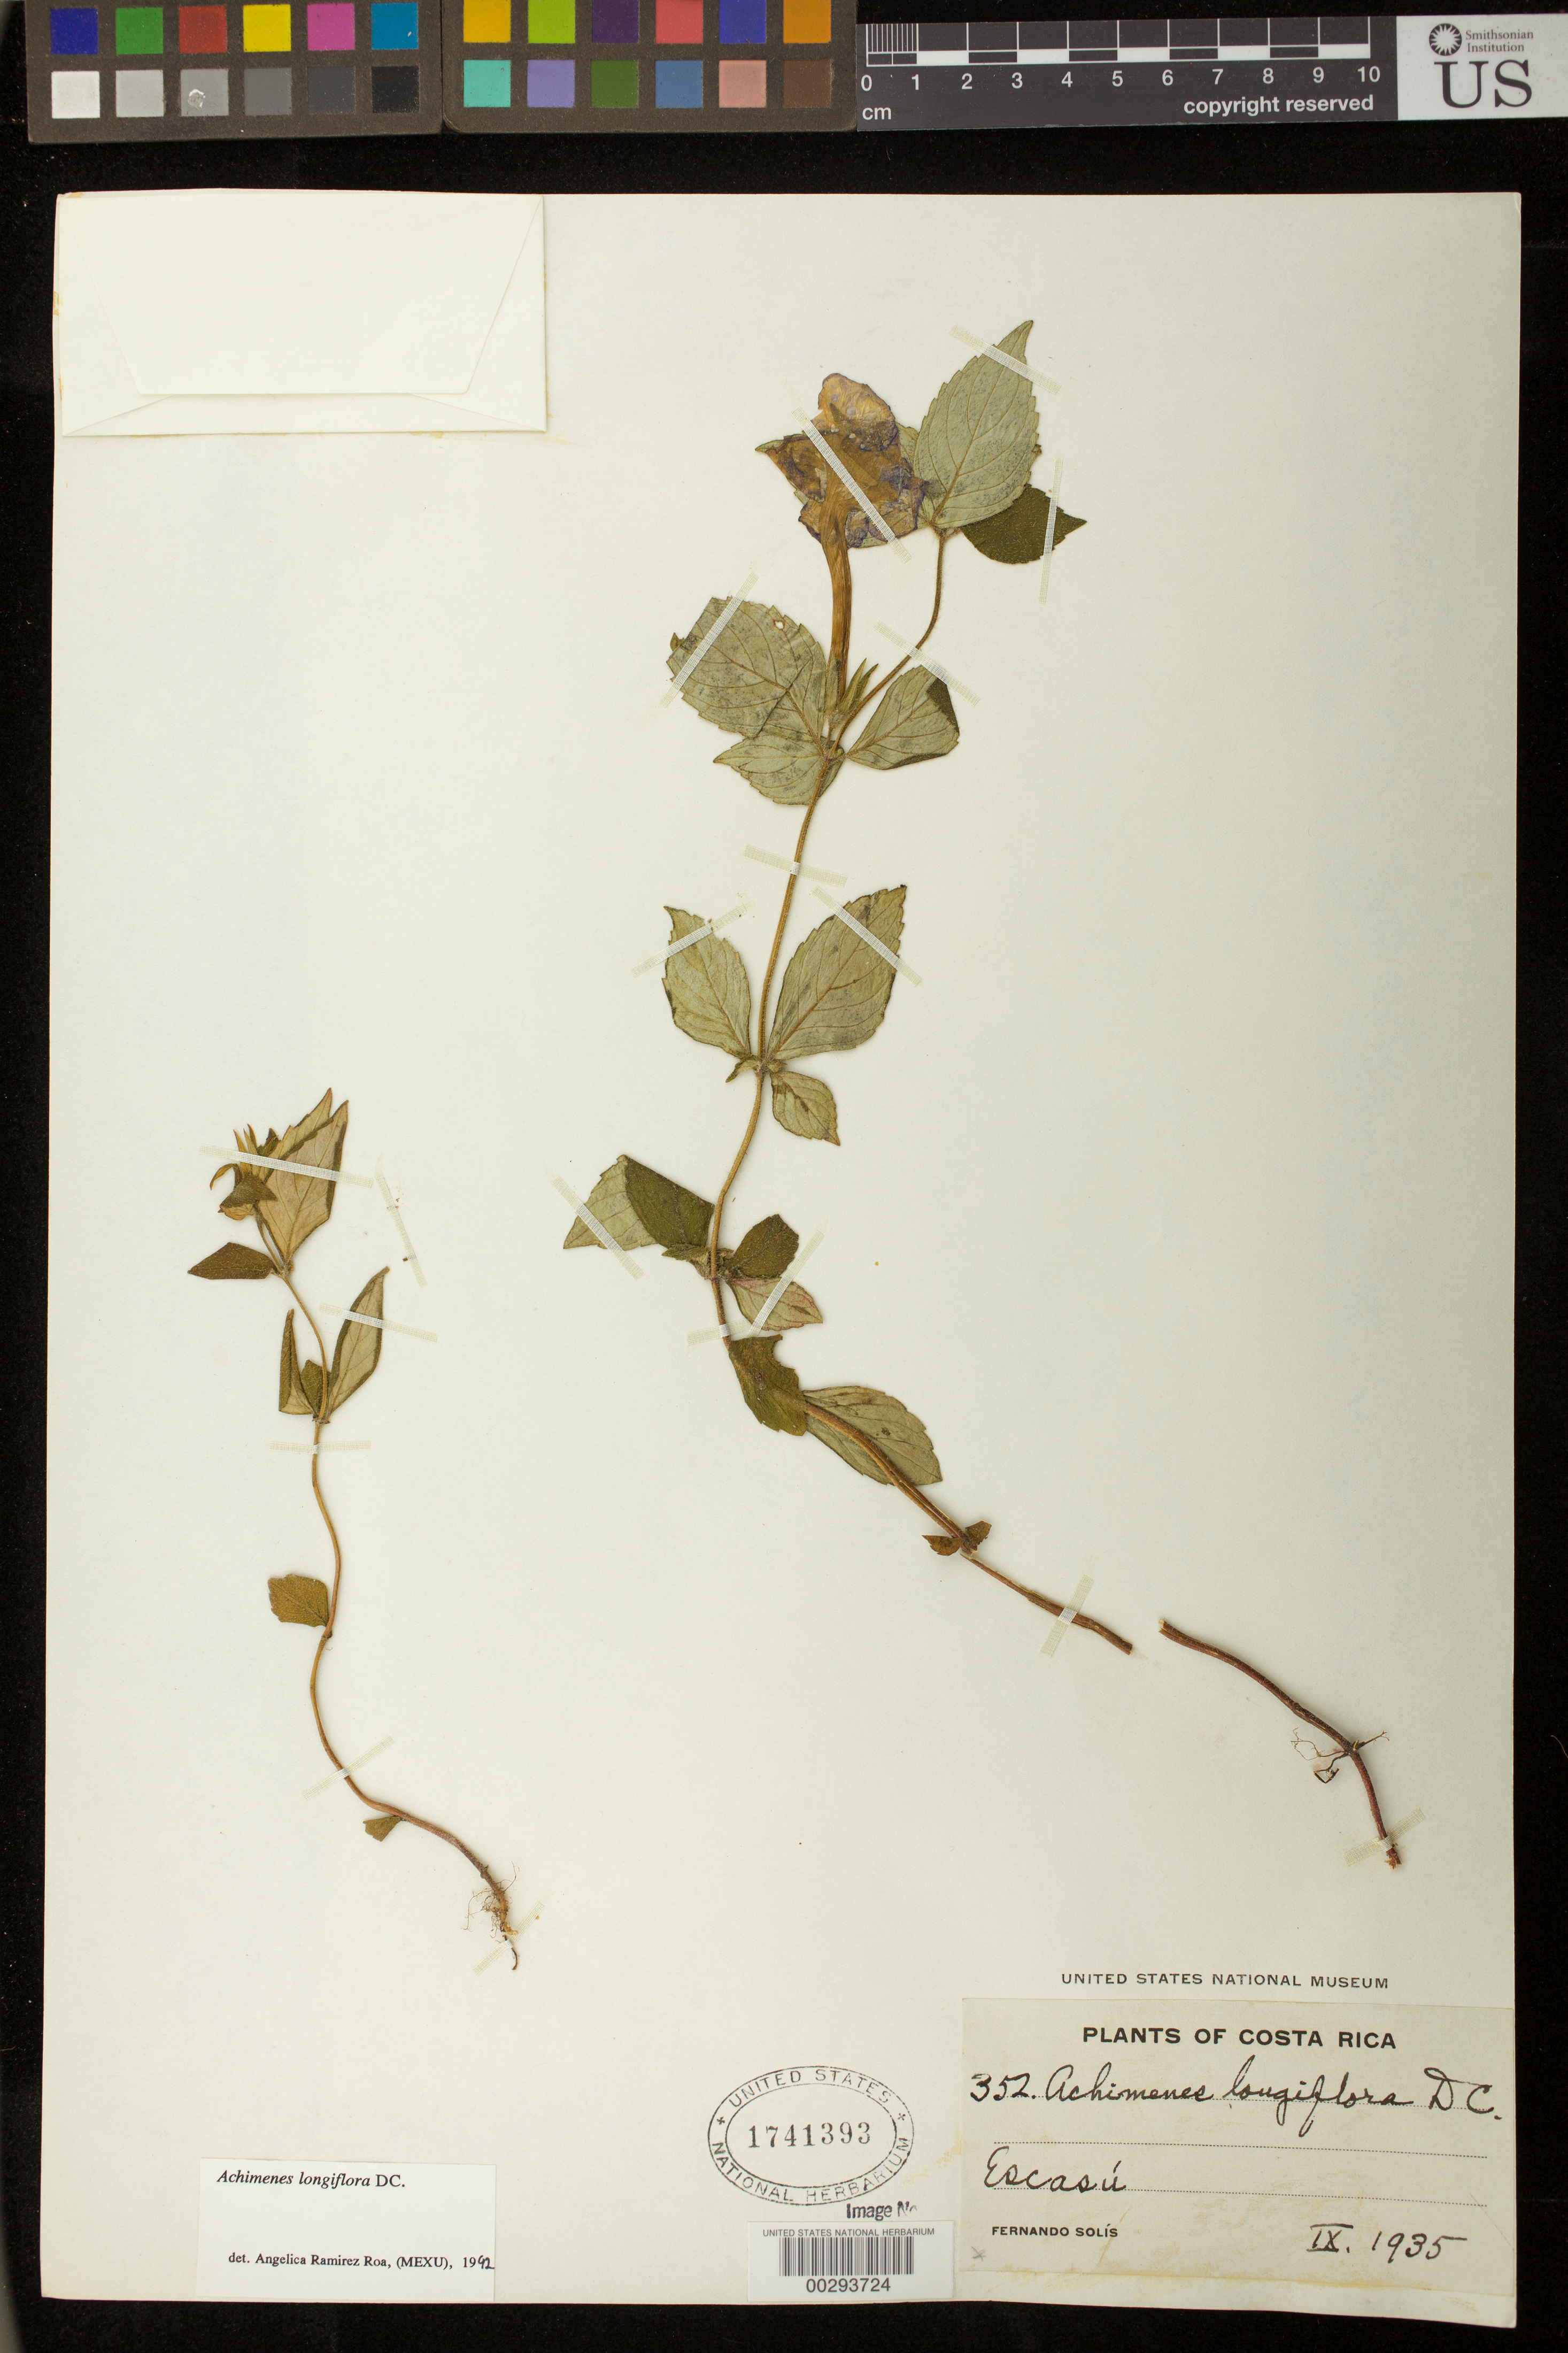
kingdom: Plantae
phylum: Tracheophyta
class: Magnoliopsida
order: Lamiales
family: Gesneriaceae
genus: Achimenes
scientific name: Achimenes longiflora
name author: DC.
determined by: Skog, Laurence E.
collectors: F. Solís Rojas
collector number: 352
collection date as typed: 16 Sep 1935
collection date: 1935-09-16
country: Costa Rica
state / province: San José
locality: Escasu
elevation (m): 1130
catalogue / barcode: US 1741393